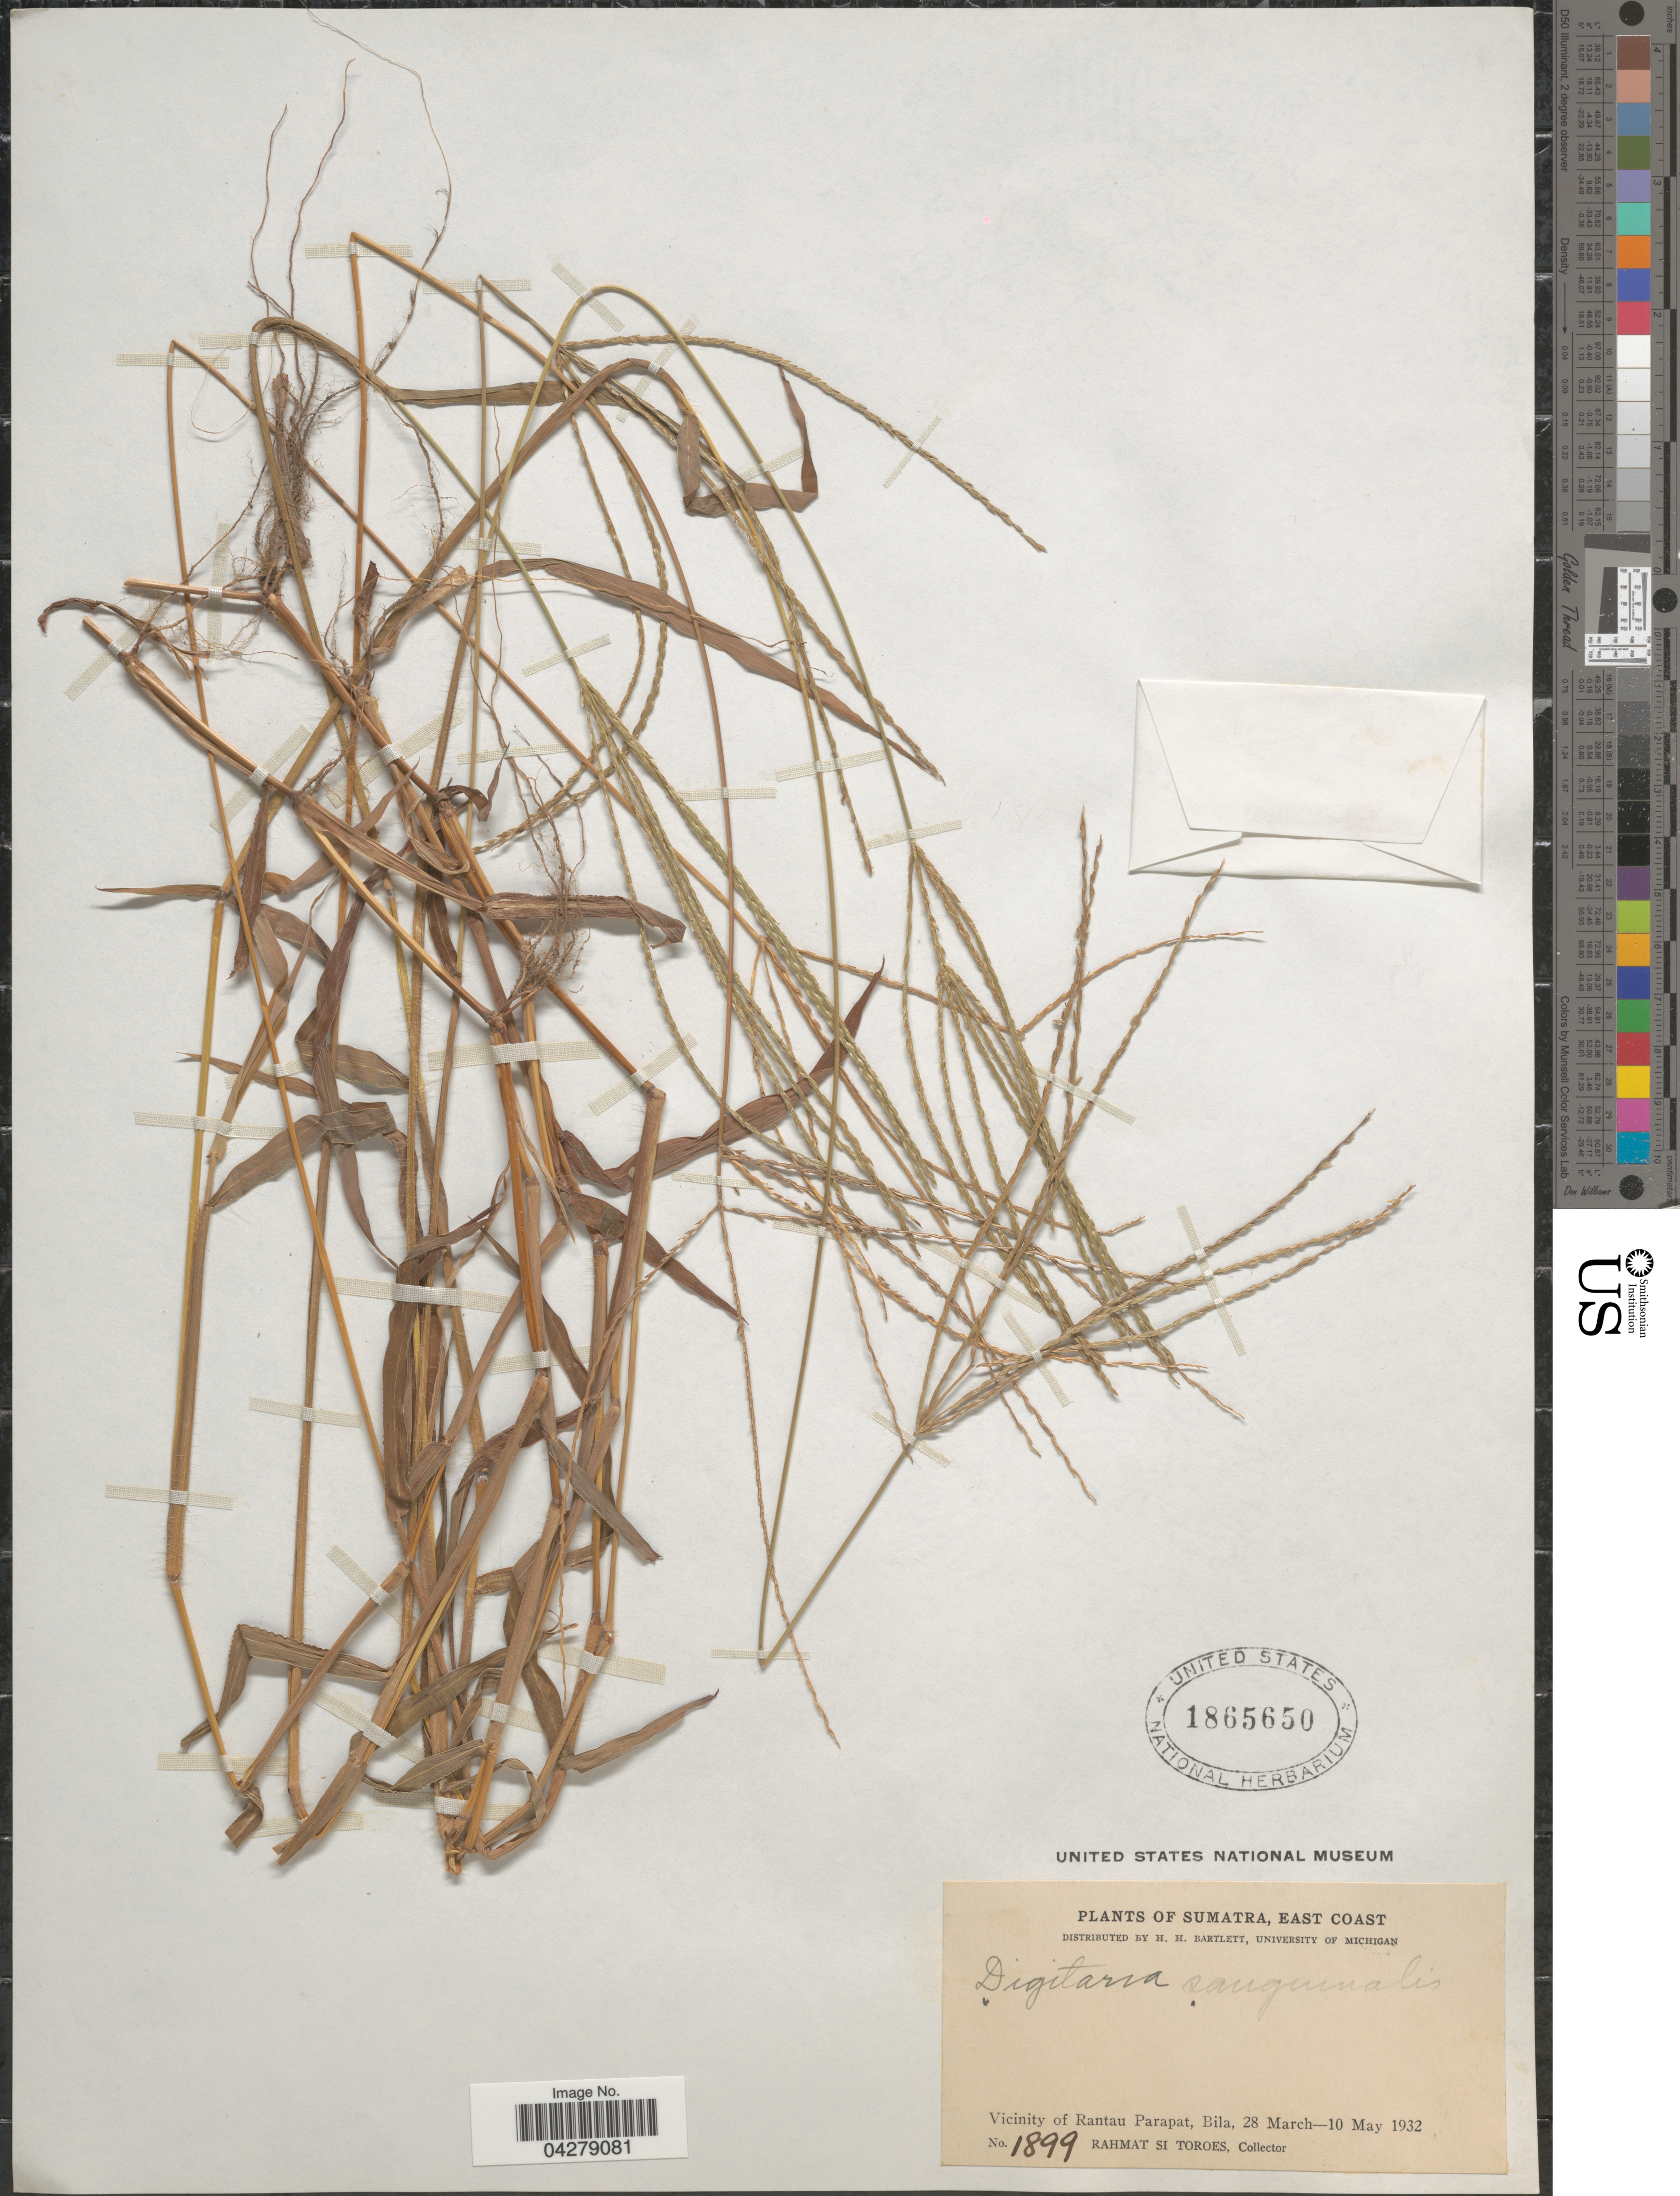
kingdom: Plantae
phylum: Tracheophyta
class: Liliopsida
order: Poales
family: Poaceae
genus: Digitaria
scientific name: Digitaria sanguinalis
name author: (L.) Scop.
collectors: Rahmat Si Boeea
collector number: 1899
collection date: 1932-03-28/1932-05-10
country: Indonesia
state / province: Sumatra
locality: East Coast. Vicinity of Rantau Parapat, Bila.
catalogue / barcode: US 1865650